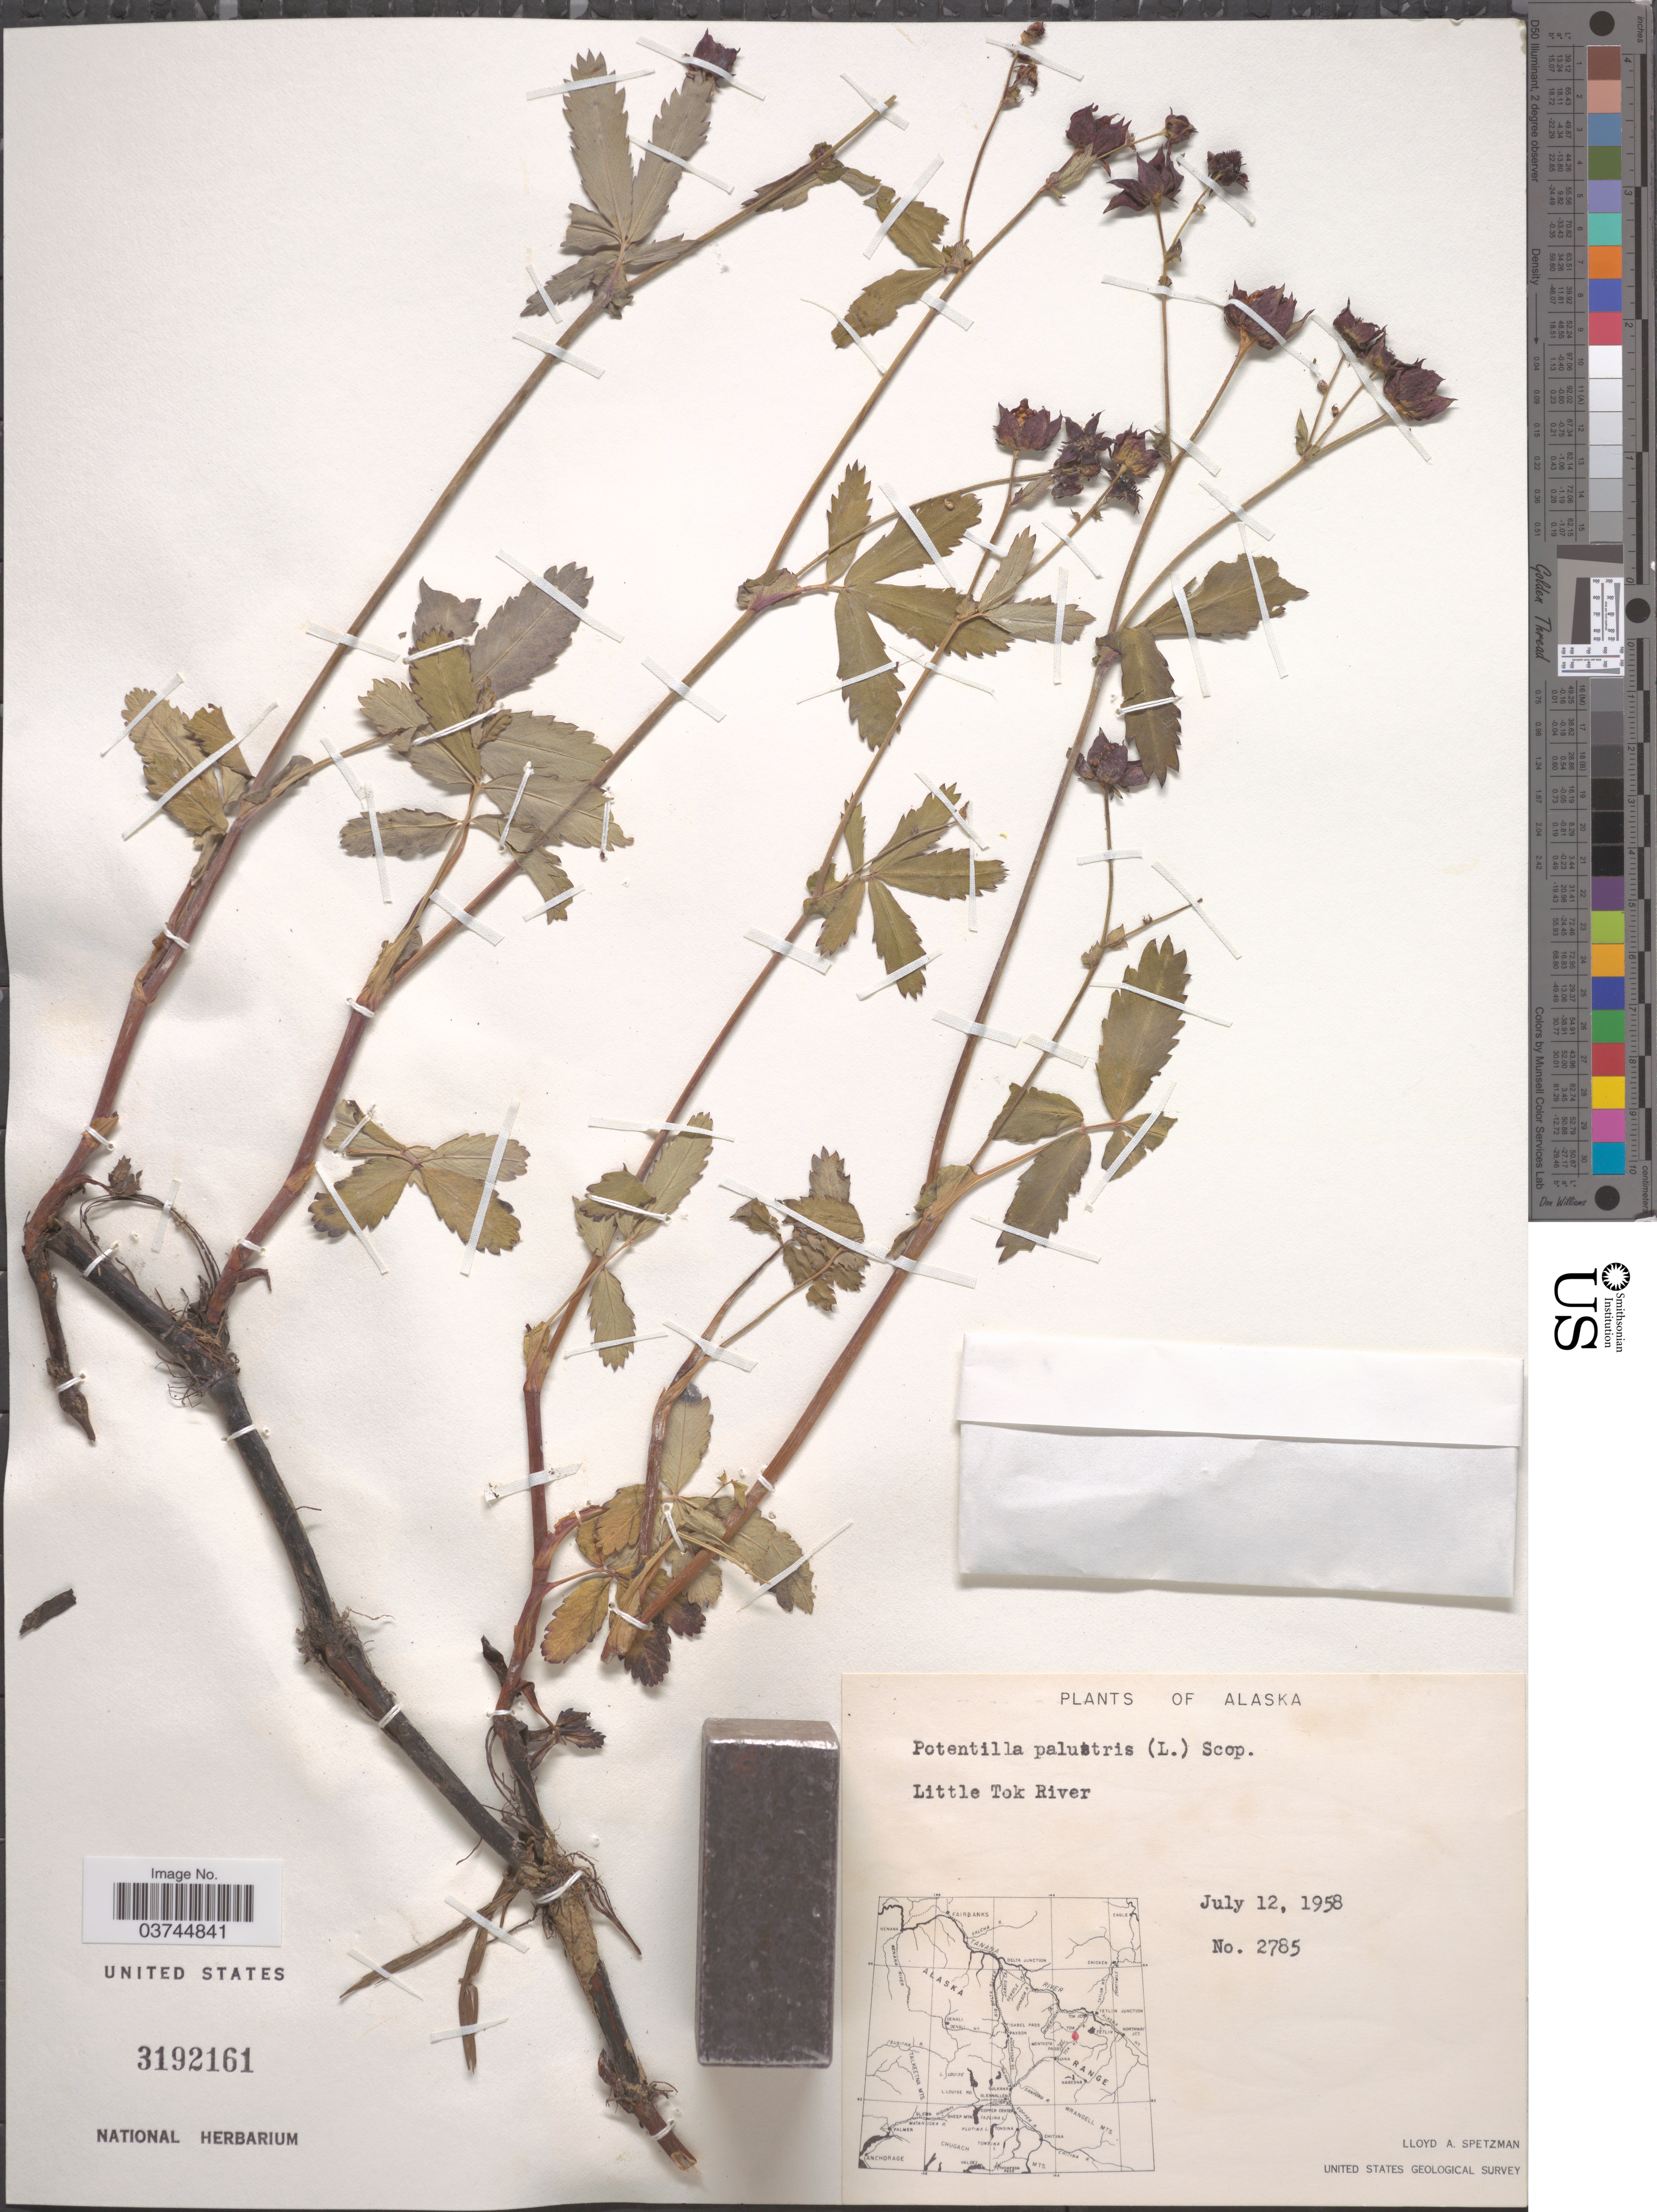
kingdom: Plantae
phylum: Tracheophyta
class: Magnoliopsida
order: Rosales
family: Rosaceae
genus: Comarum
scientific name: Comarum palustre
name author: L.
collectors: L. Spetzman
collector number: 2785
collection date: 1958-07-12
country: United States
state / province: Alaska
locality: Little Tok River.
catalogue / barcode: US 3192161